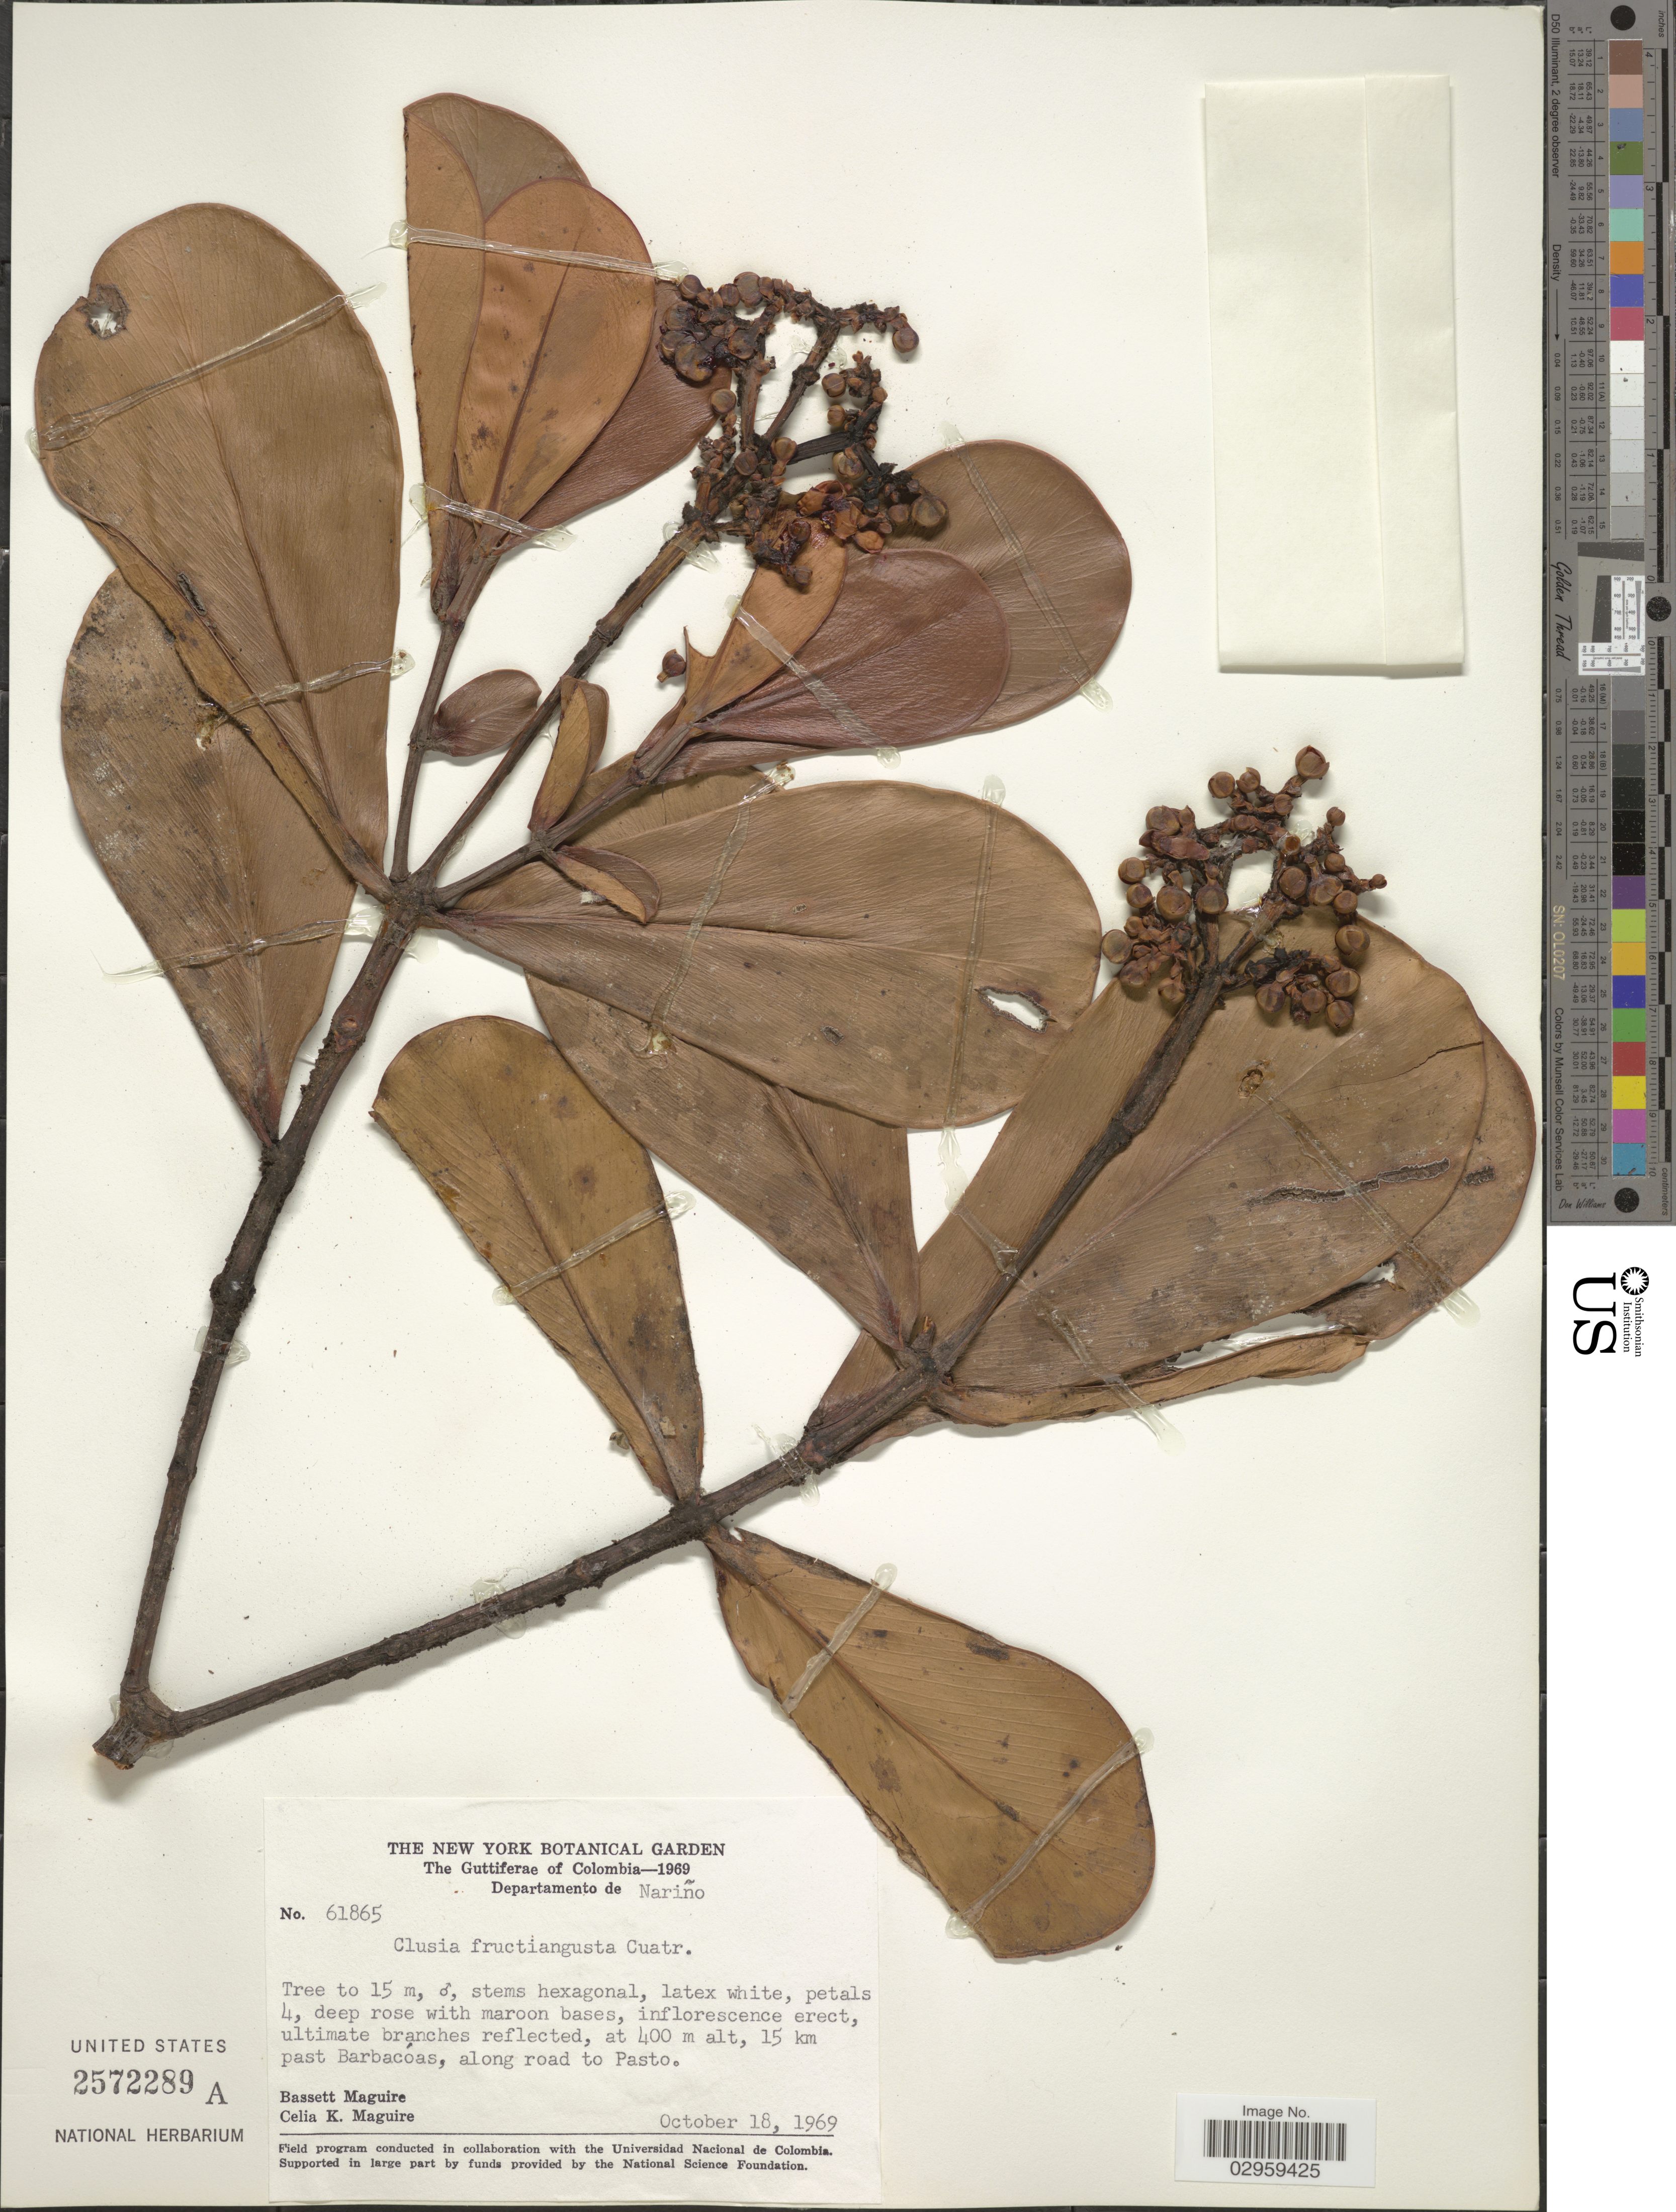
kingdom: Plantae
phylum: Tracheophyta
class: Magnoliopsida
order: Malpighiales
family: Clusiaceae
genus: Clusia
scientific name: Clusia fructiangusta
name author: Cuatrec.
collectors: C. K. Maguire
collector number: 61865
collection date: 1969-10-18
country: Colombia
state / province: Nariño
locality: Departamento de Nariño. 15 km past Barbacoas, along road to Pasto.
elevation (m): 400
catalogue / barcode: US 2572289A